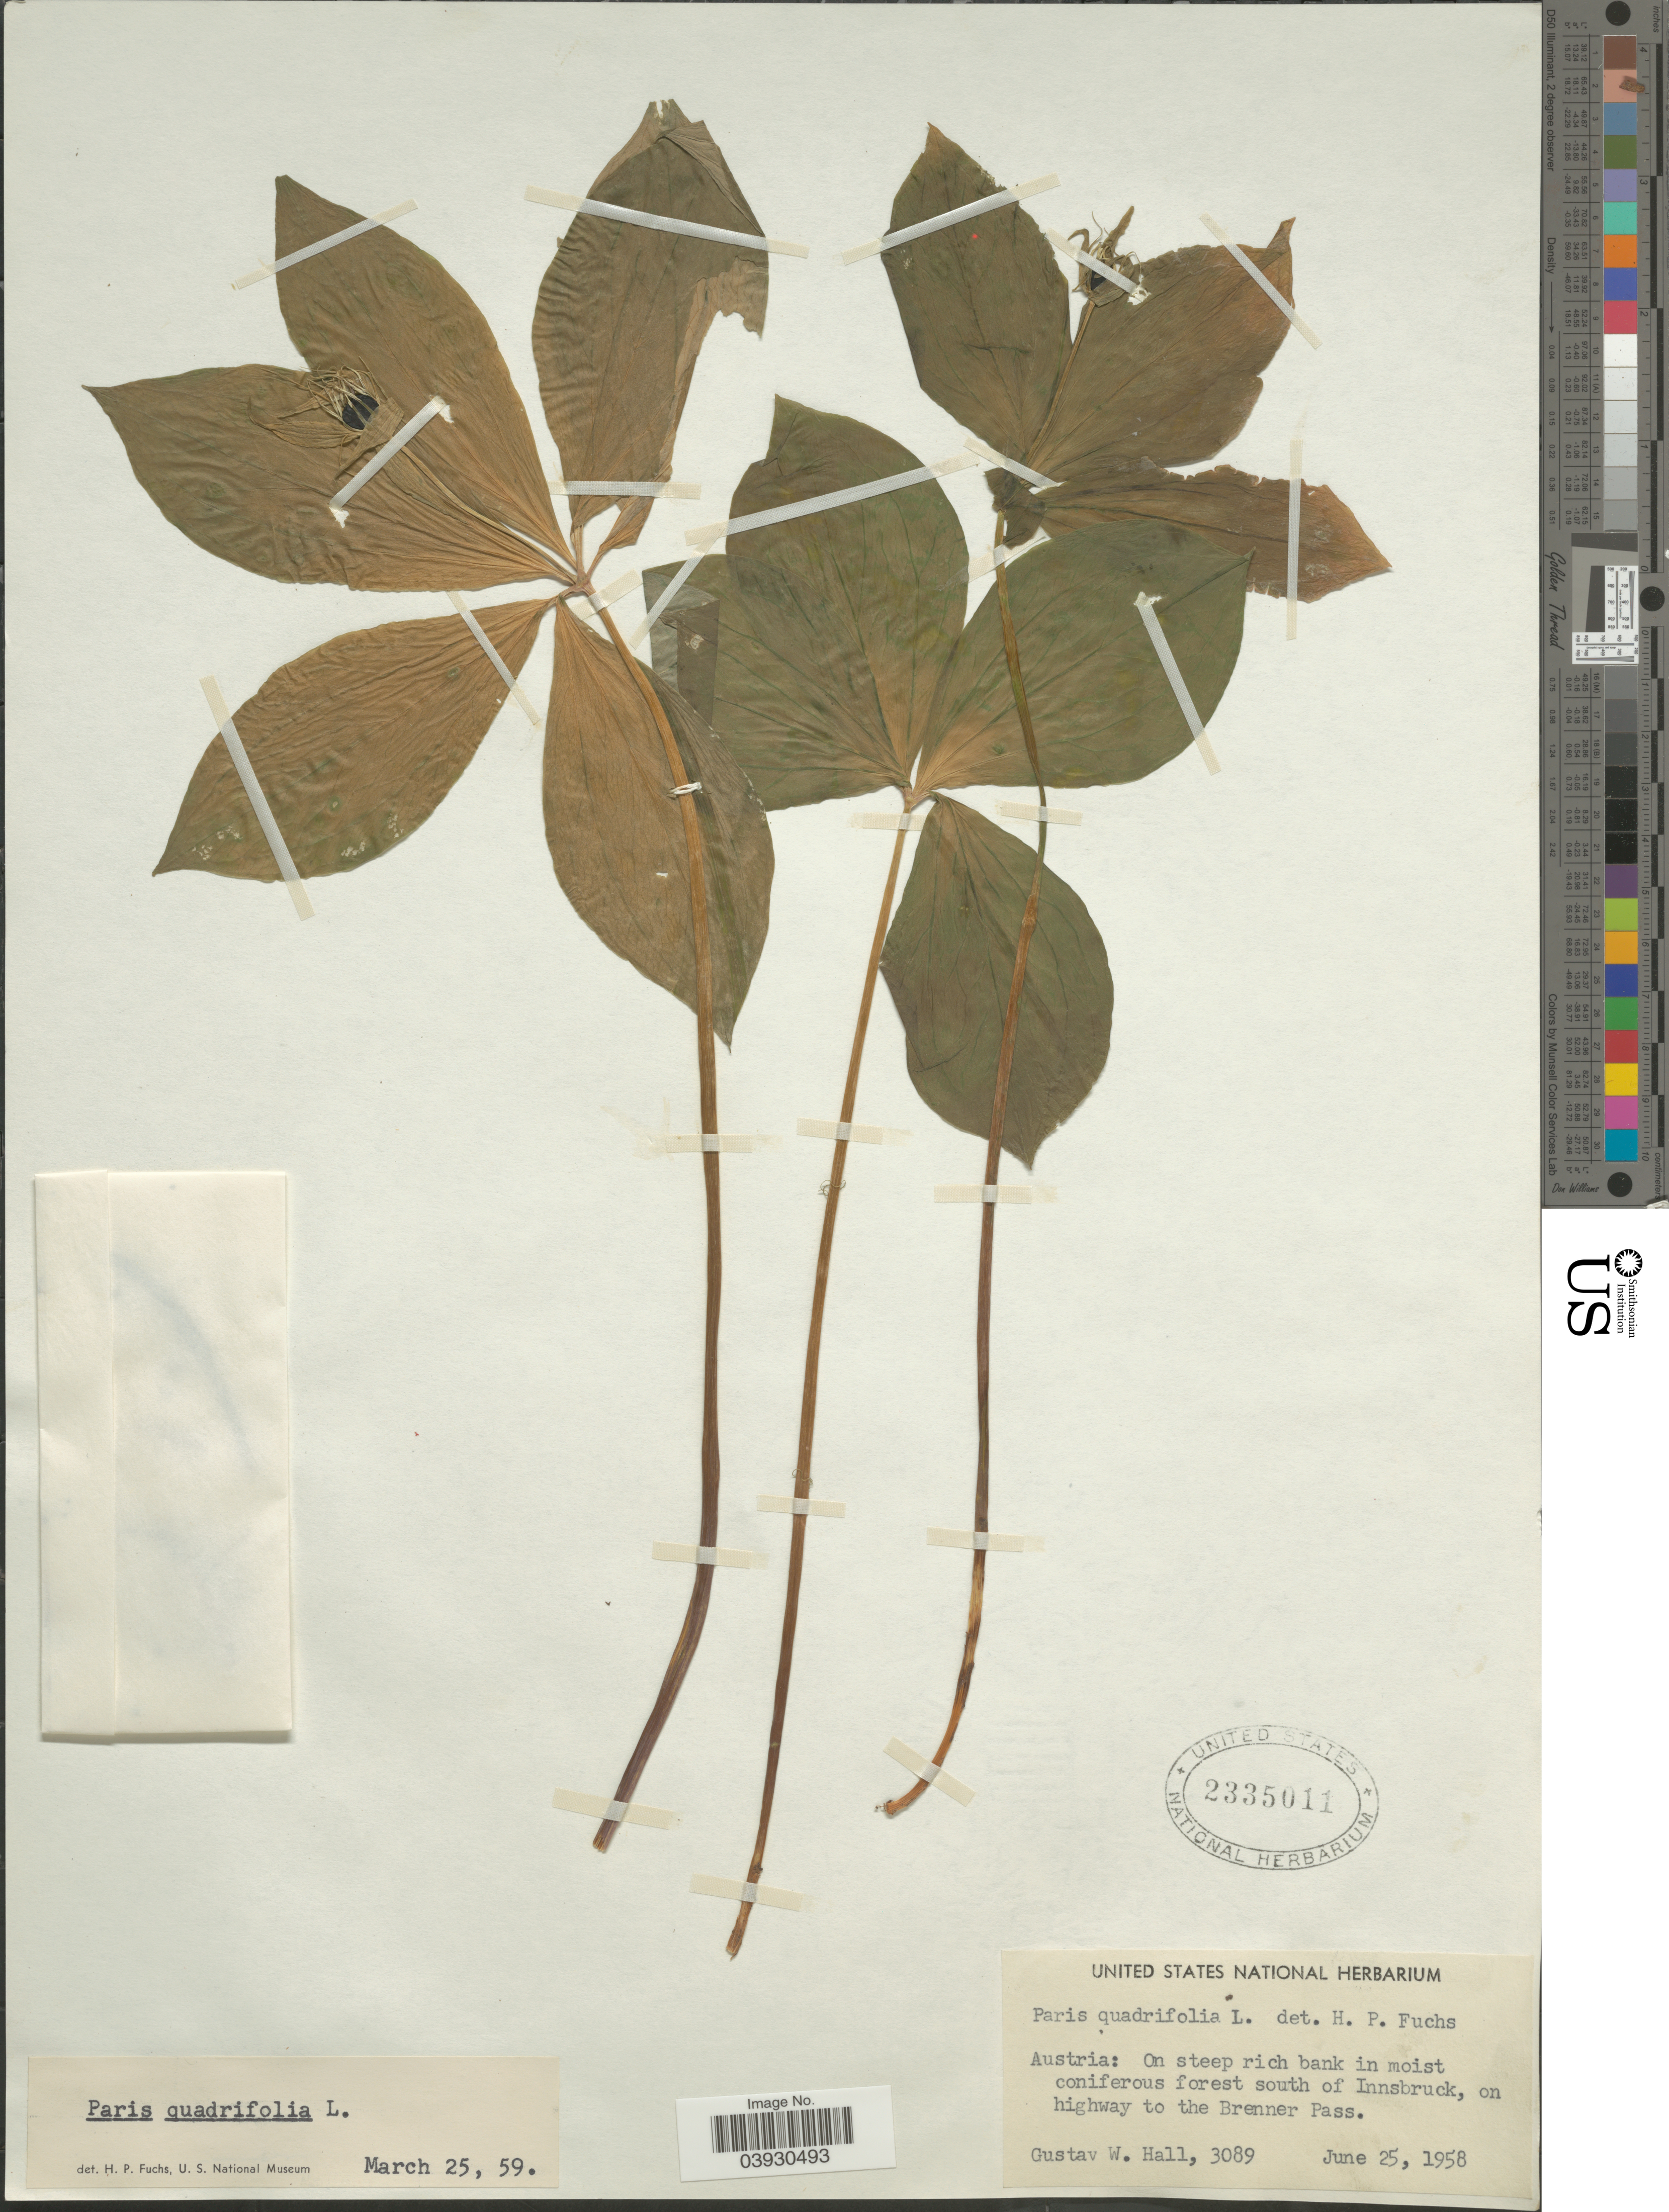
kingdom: Plantae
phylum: Tracheophyta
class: Liliopsida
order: Liliales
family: Melanthiaceae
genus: Paris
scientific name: Paris quadrifolia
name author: L.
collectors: G. Hall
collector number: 3089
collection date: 1958-06-25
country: Austria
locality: South of Innsbruck, on highway to the Brenner Pass.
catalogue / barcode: US 2335011